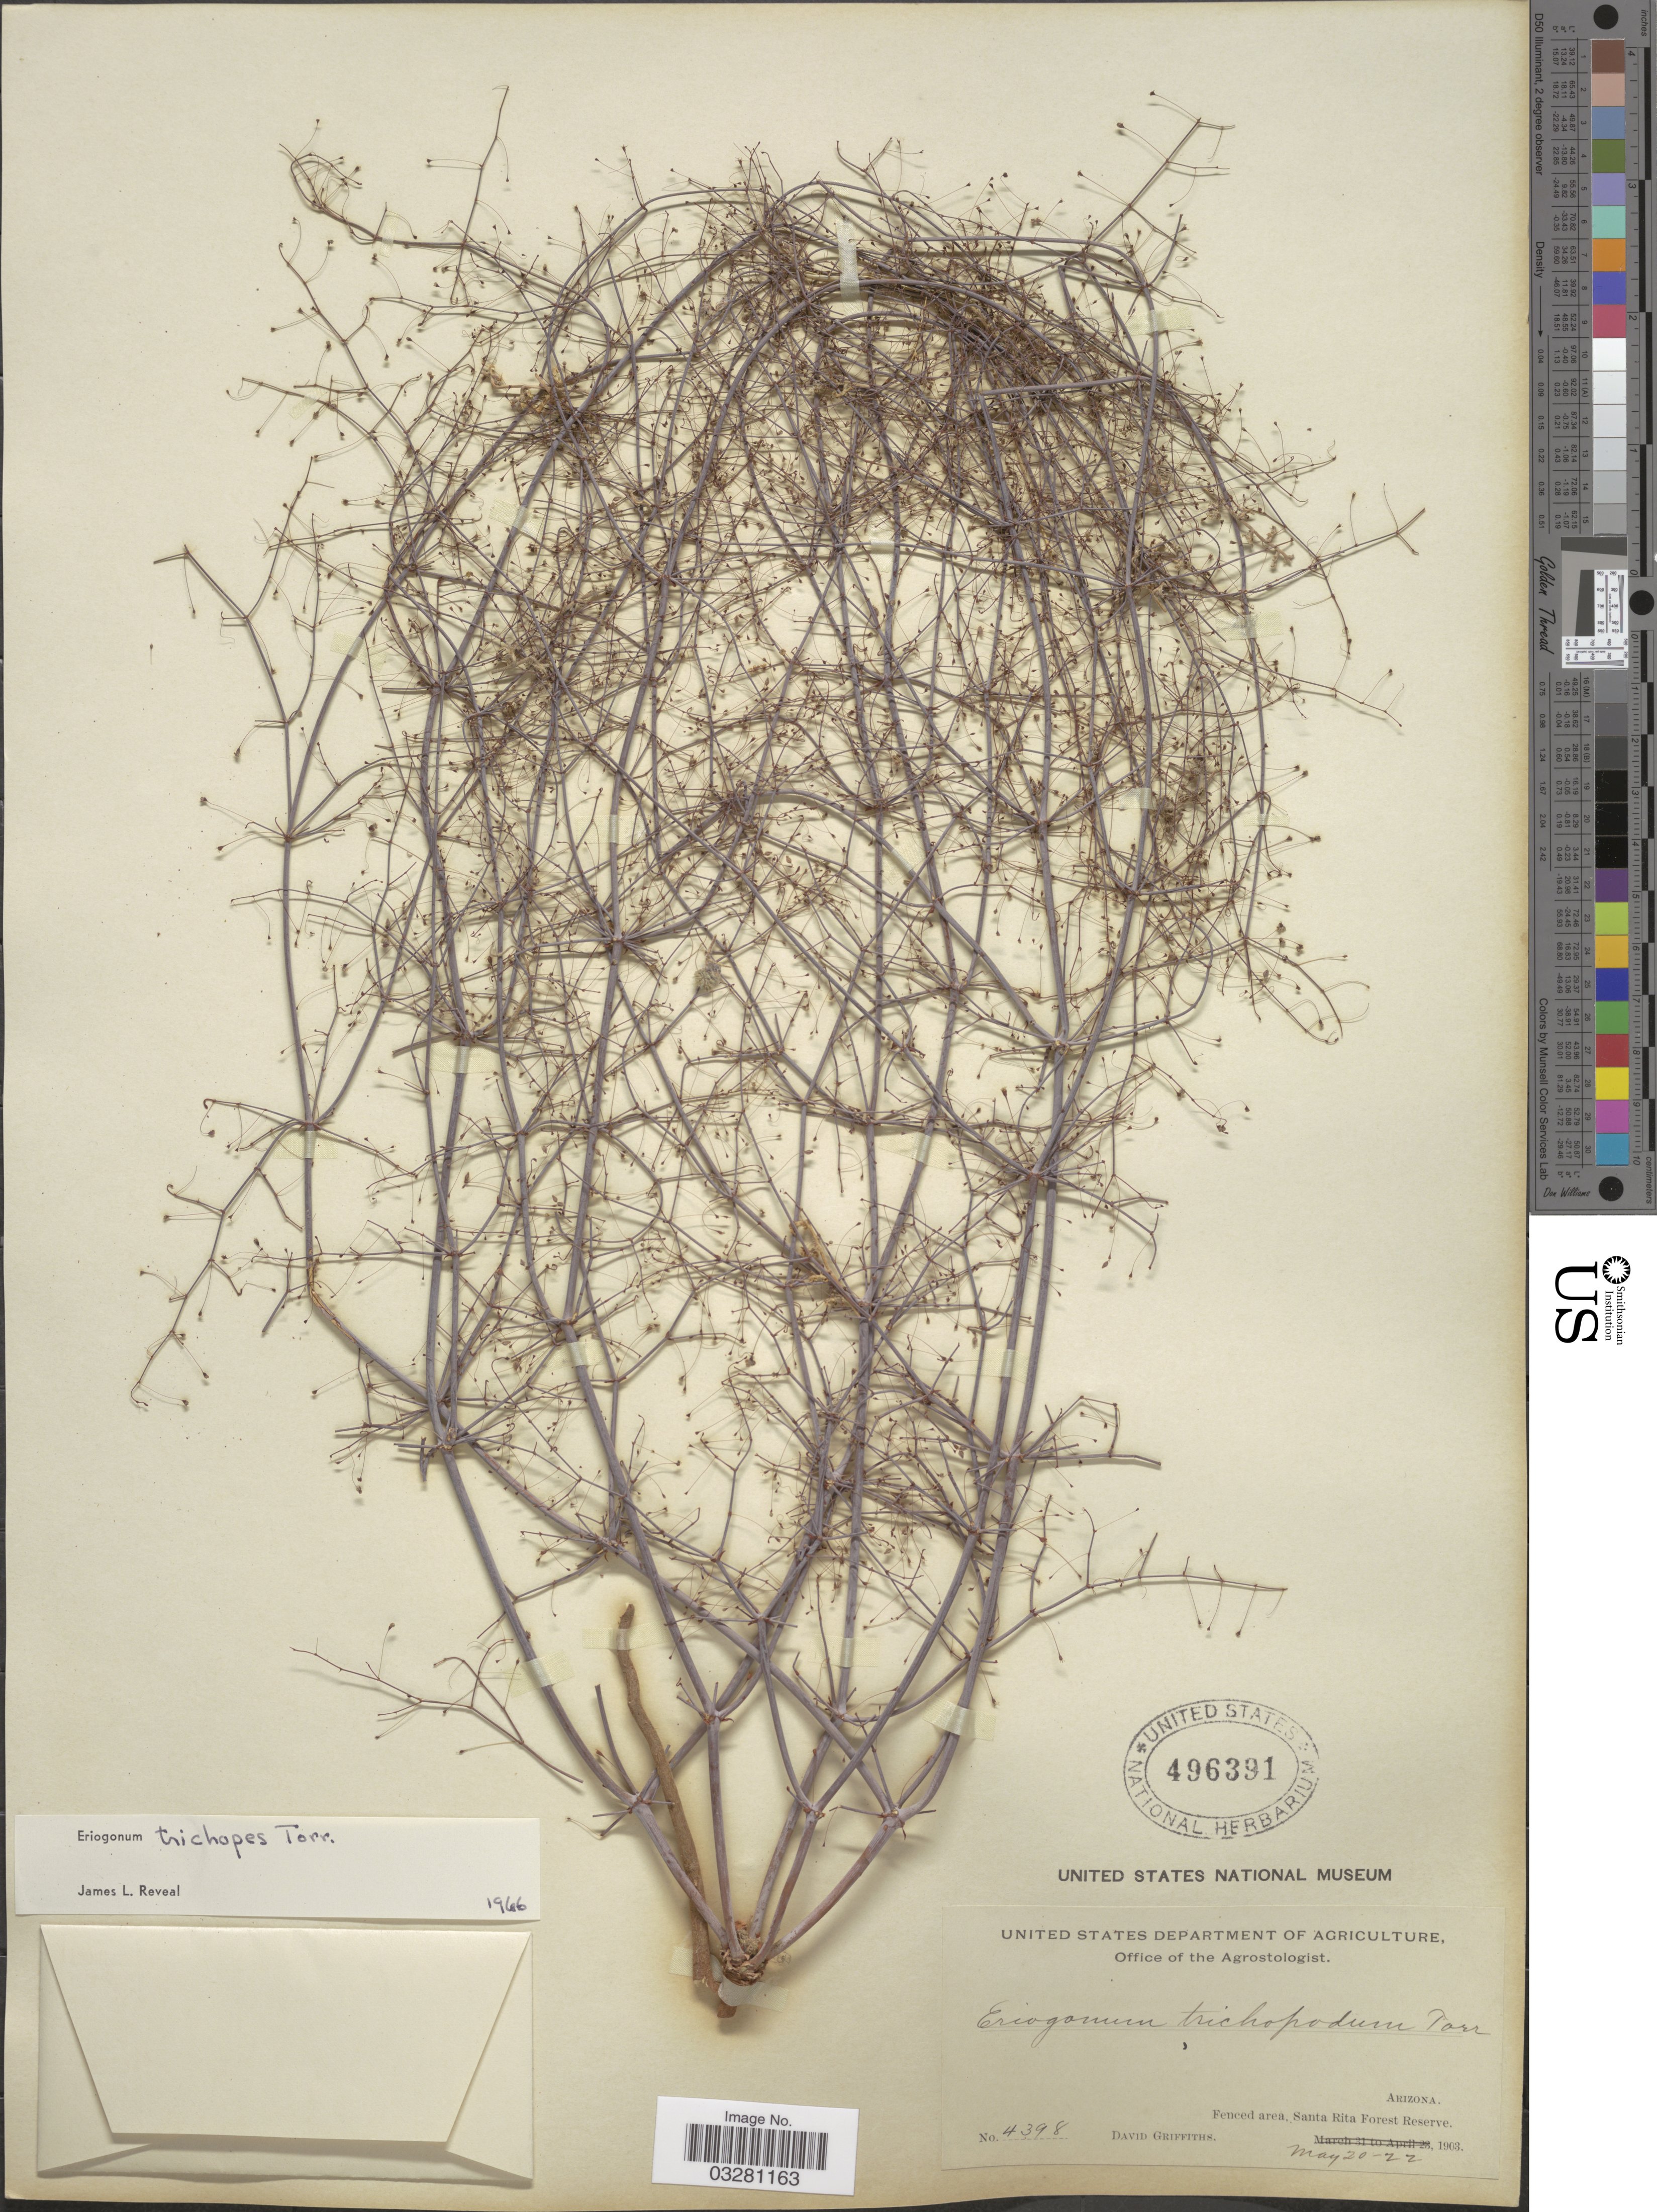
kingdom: Plantae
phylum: Tracheophyta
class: Magnoliopsida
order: Caryophyllales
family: Polygonaceae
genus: Eriogonum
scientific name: Eriogonum trichopes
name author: Torr.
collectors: D. Griffiths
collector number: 4398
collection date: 1903-05-20/1903-05-22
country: United States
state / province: Arizona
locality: Fenced area, Santa Rita Forest Reserve.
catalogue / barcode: US 496391